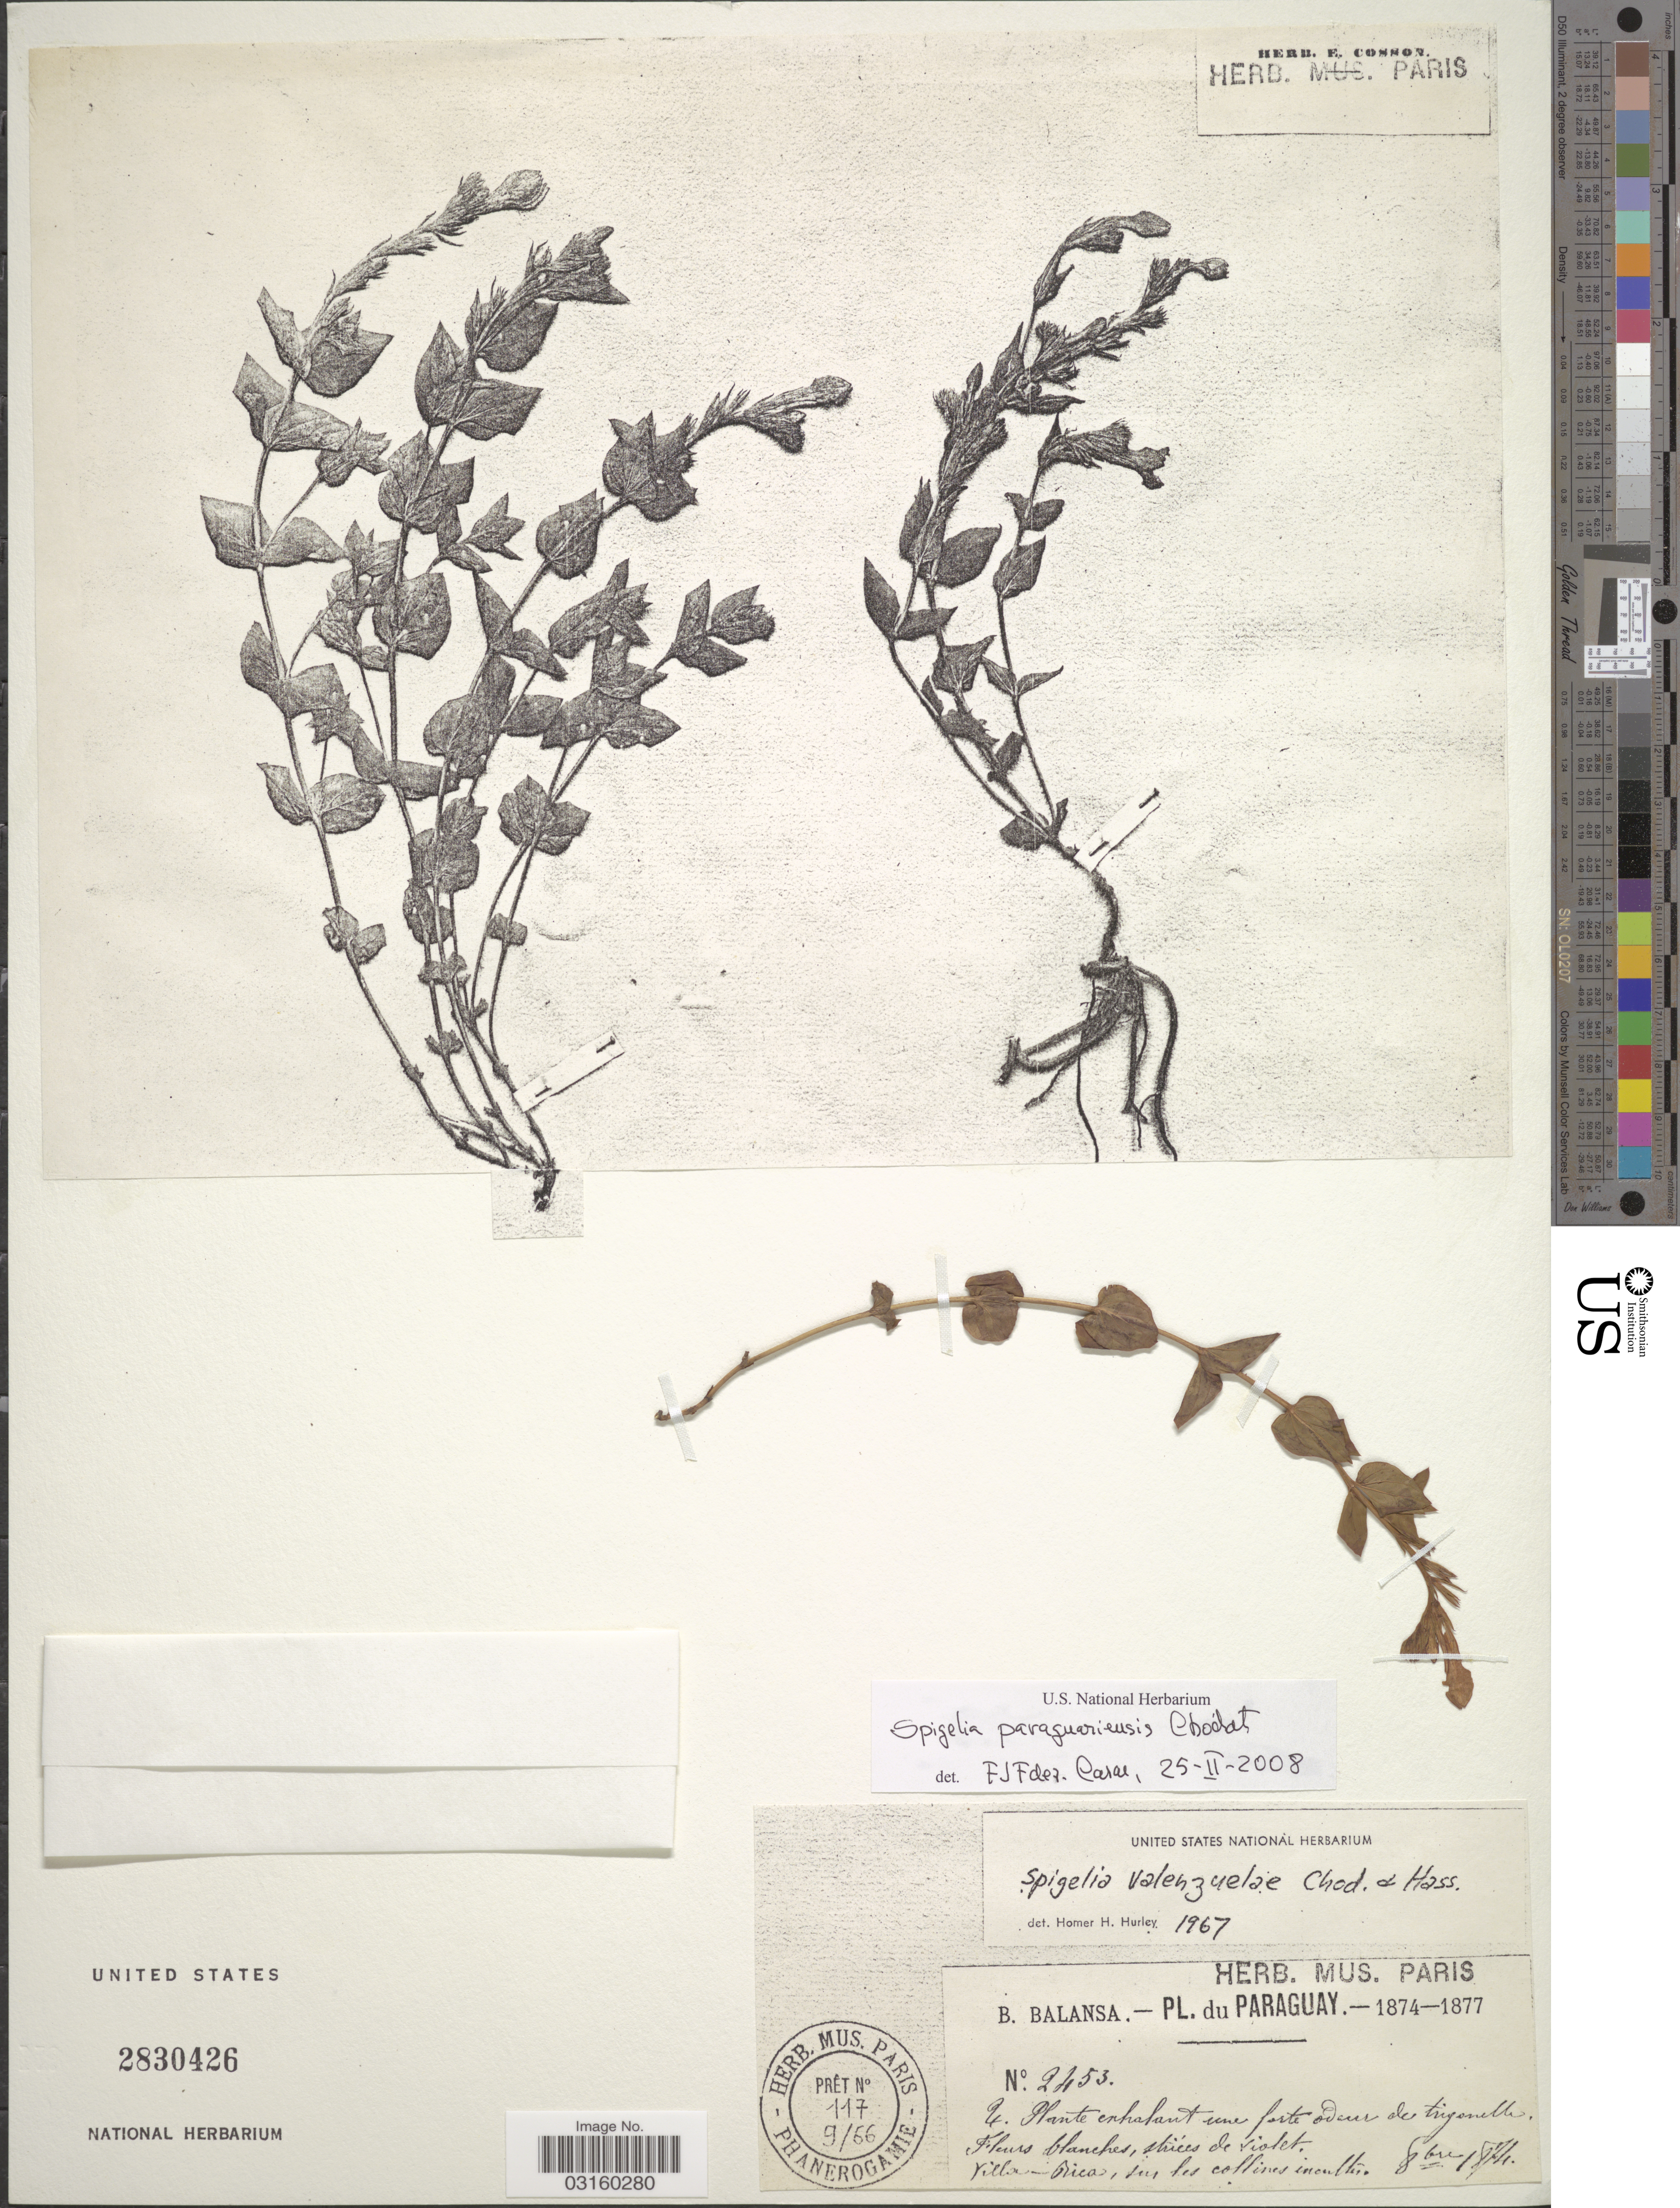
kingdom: Plantae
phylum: Tracheophyta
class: Magnoliopsida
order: Gentianales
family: Loganiaceae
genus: Spigelia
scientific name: Spigelia paraguariensis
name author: Chodat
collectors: B. Balansa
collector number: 2453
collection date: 1874-10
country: Paraguay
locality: Pl. du Paraguay, Villa-Bica, sur les collines incultes.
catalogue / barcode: US 2830426